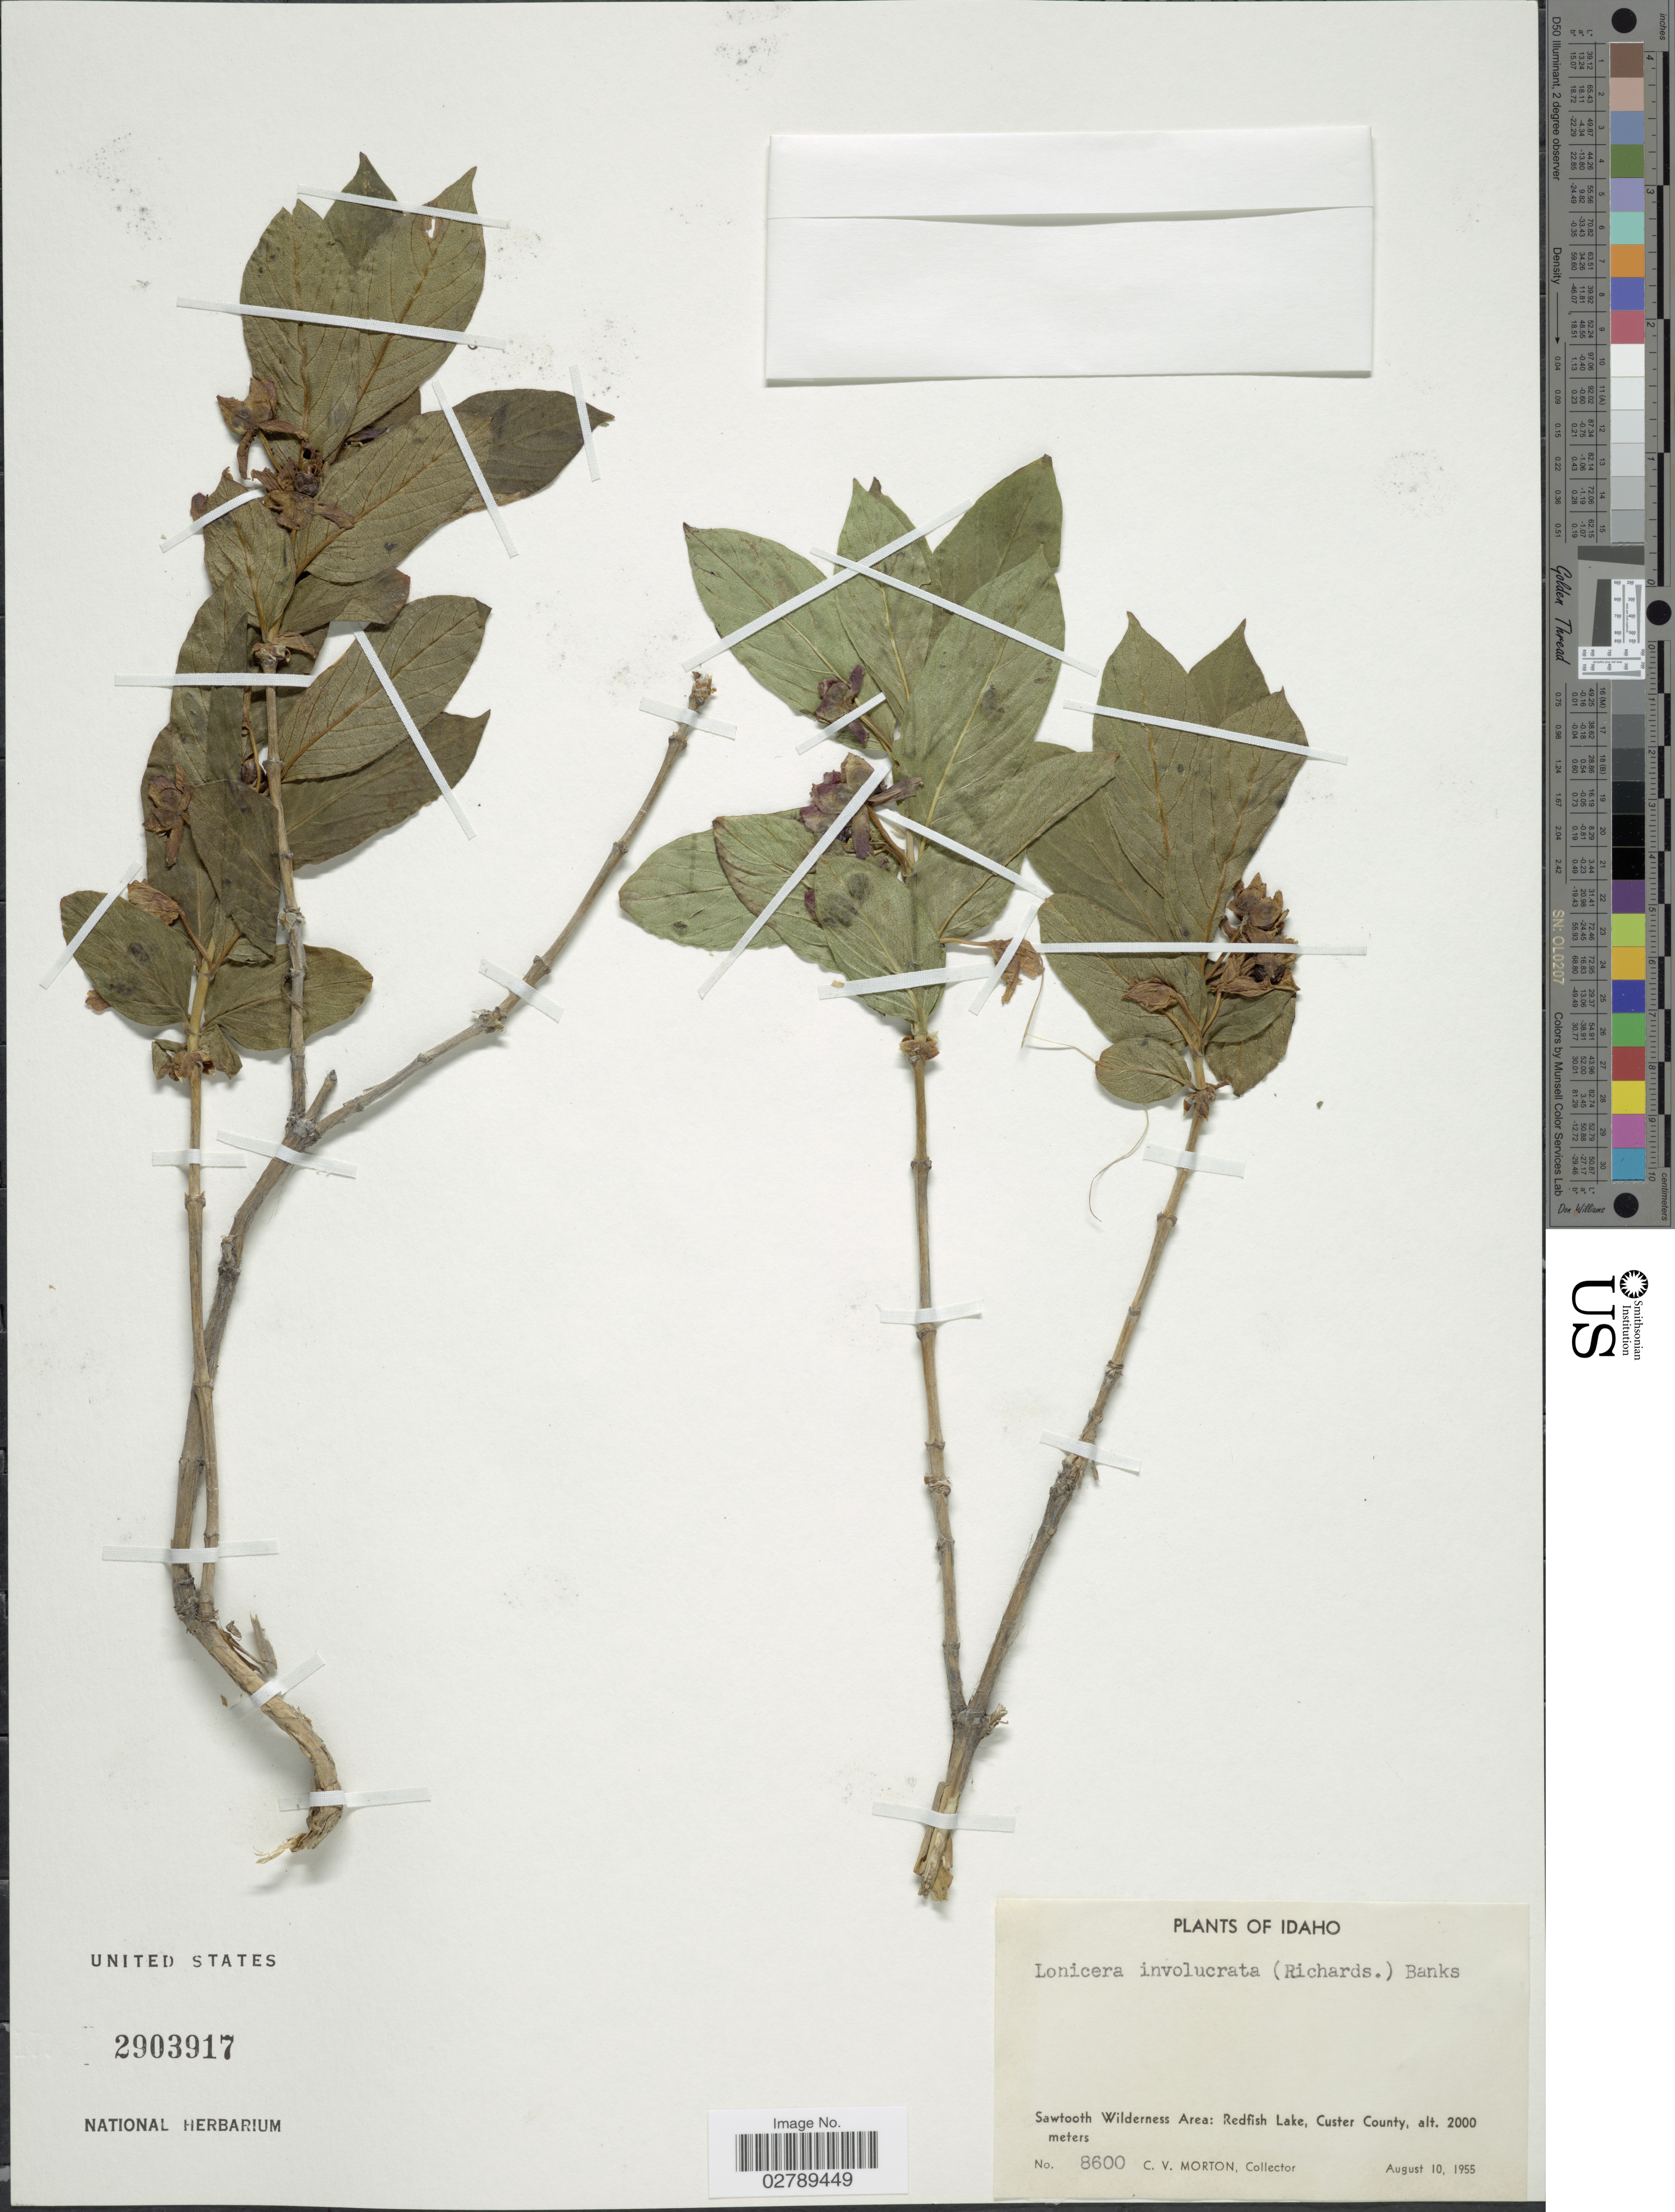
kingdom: Plantae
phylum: Tracheophyta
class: Magnoliopsida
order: Dipsacales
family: Caprifoliaceae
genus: Lonicera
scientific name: Lonicera involucrata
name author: (Richardson) Banks ex Spreng.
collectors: C. V. Morton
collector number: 8600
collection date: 1955-08-10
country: United States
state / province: Idaho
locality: Sawtooth Wilderness Area: Redfish Lake, Custer County.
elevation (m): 2000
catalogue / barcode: US 2903917